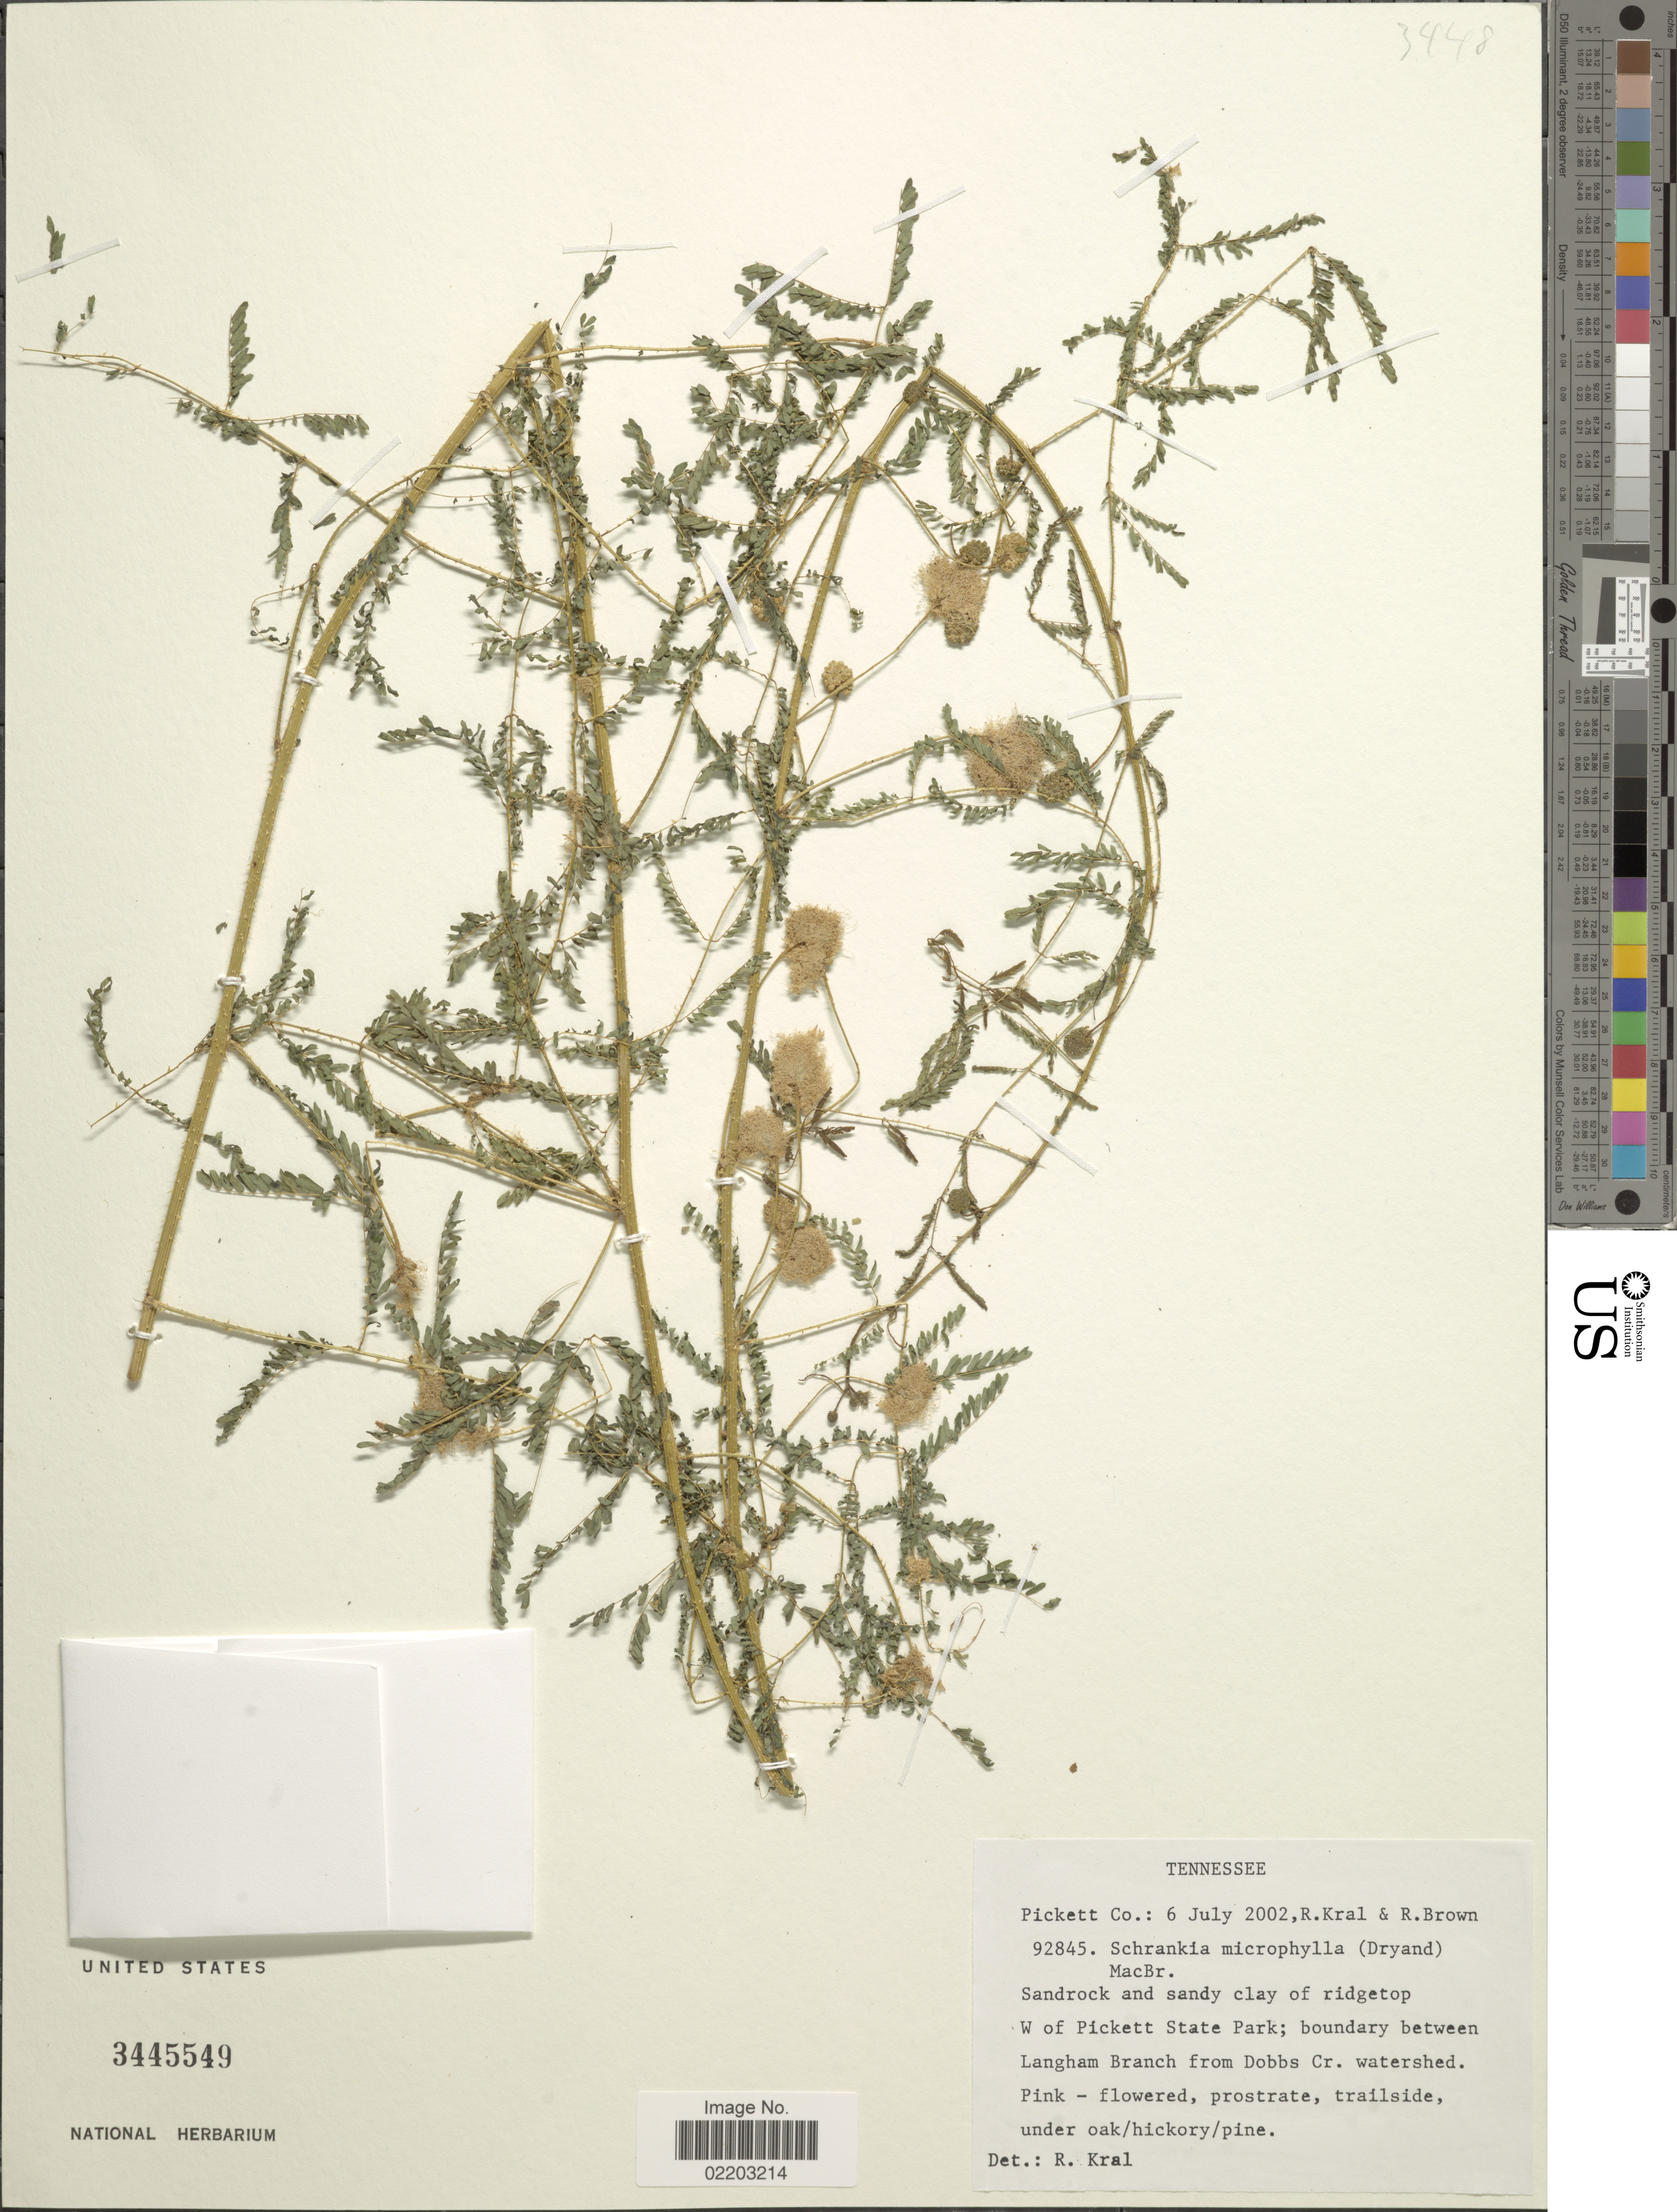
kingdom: Plantae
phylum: Tracheophyta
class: Magnoliopsida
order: Fabales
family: Fabaceae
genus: Mimosa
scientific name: Mimosa microphylla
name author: Dryand.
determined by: Strong, M. T., (US), Smithsonian Institution - National Museum of Natural History (UNITED STATES)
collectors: R. Kral & R. Brown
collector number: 92845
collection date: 2002-07-06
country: United States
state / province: Tennessee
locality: Pickett Co, Sandrock and sandy clay of ridgetop W of Pickett State Park; boundary between Langham Branch from Dobbs Cr. watershed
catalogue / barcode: US 3445549